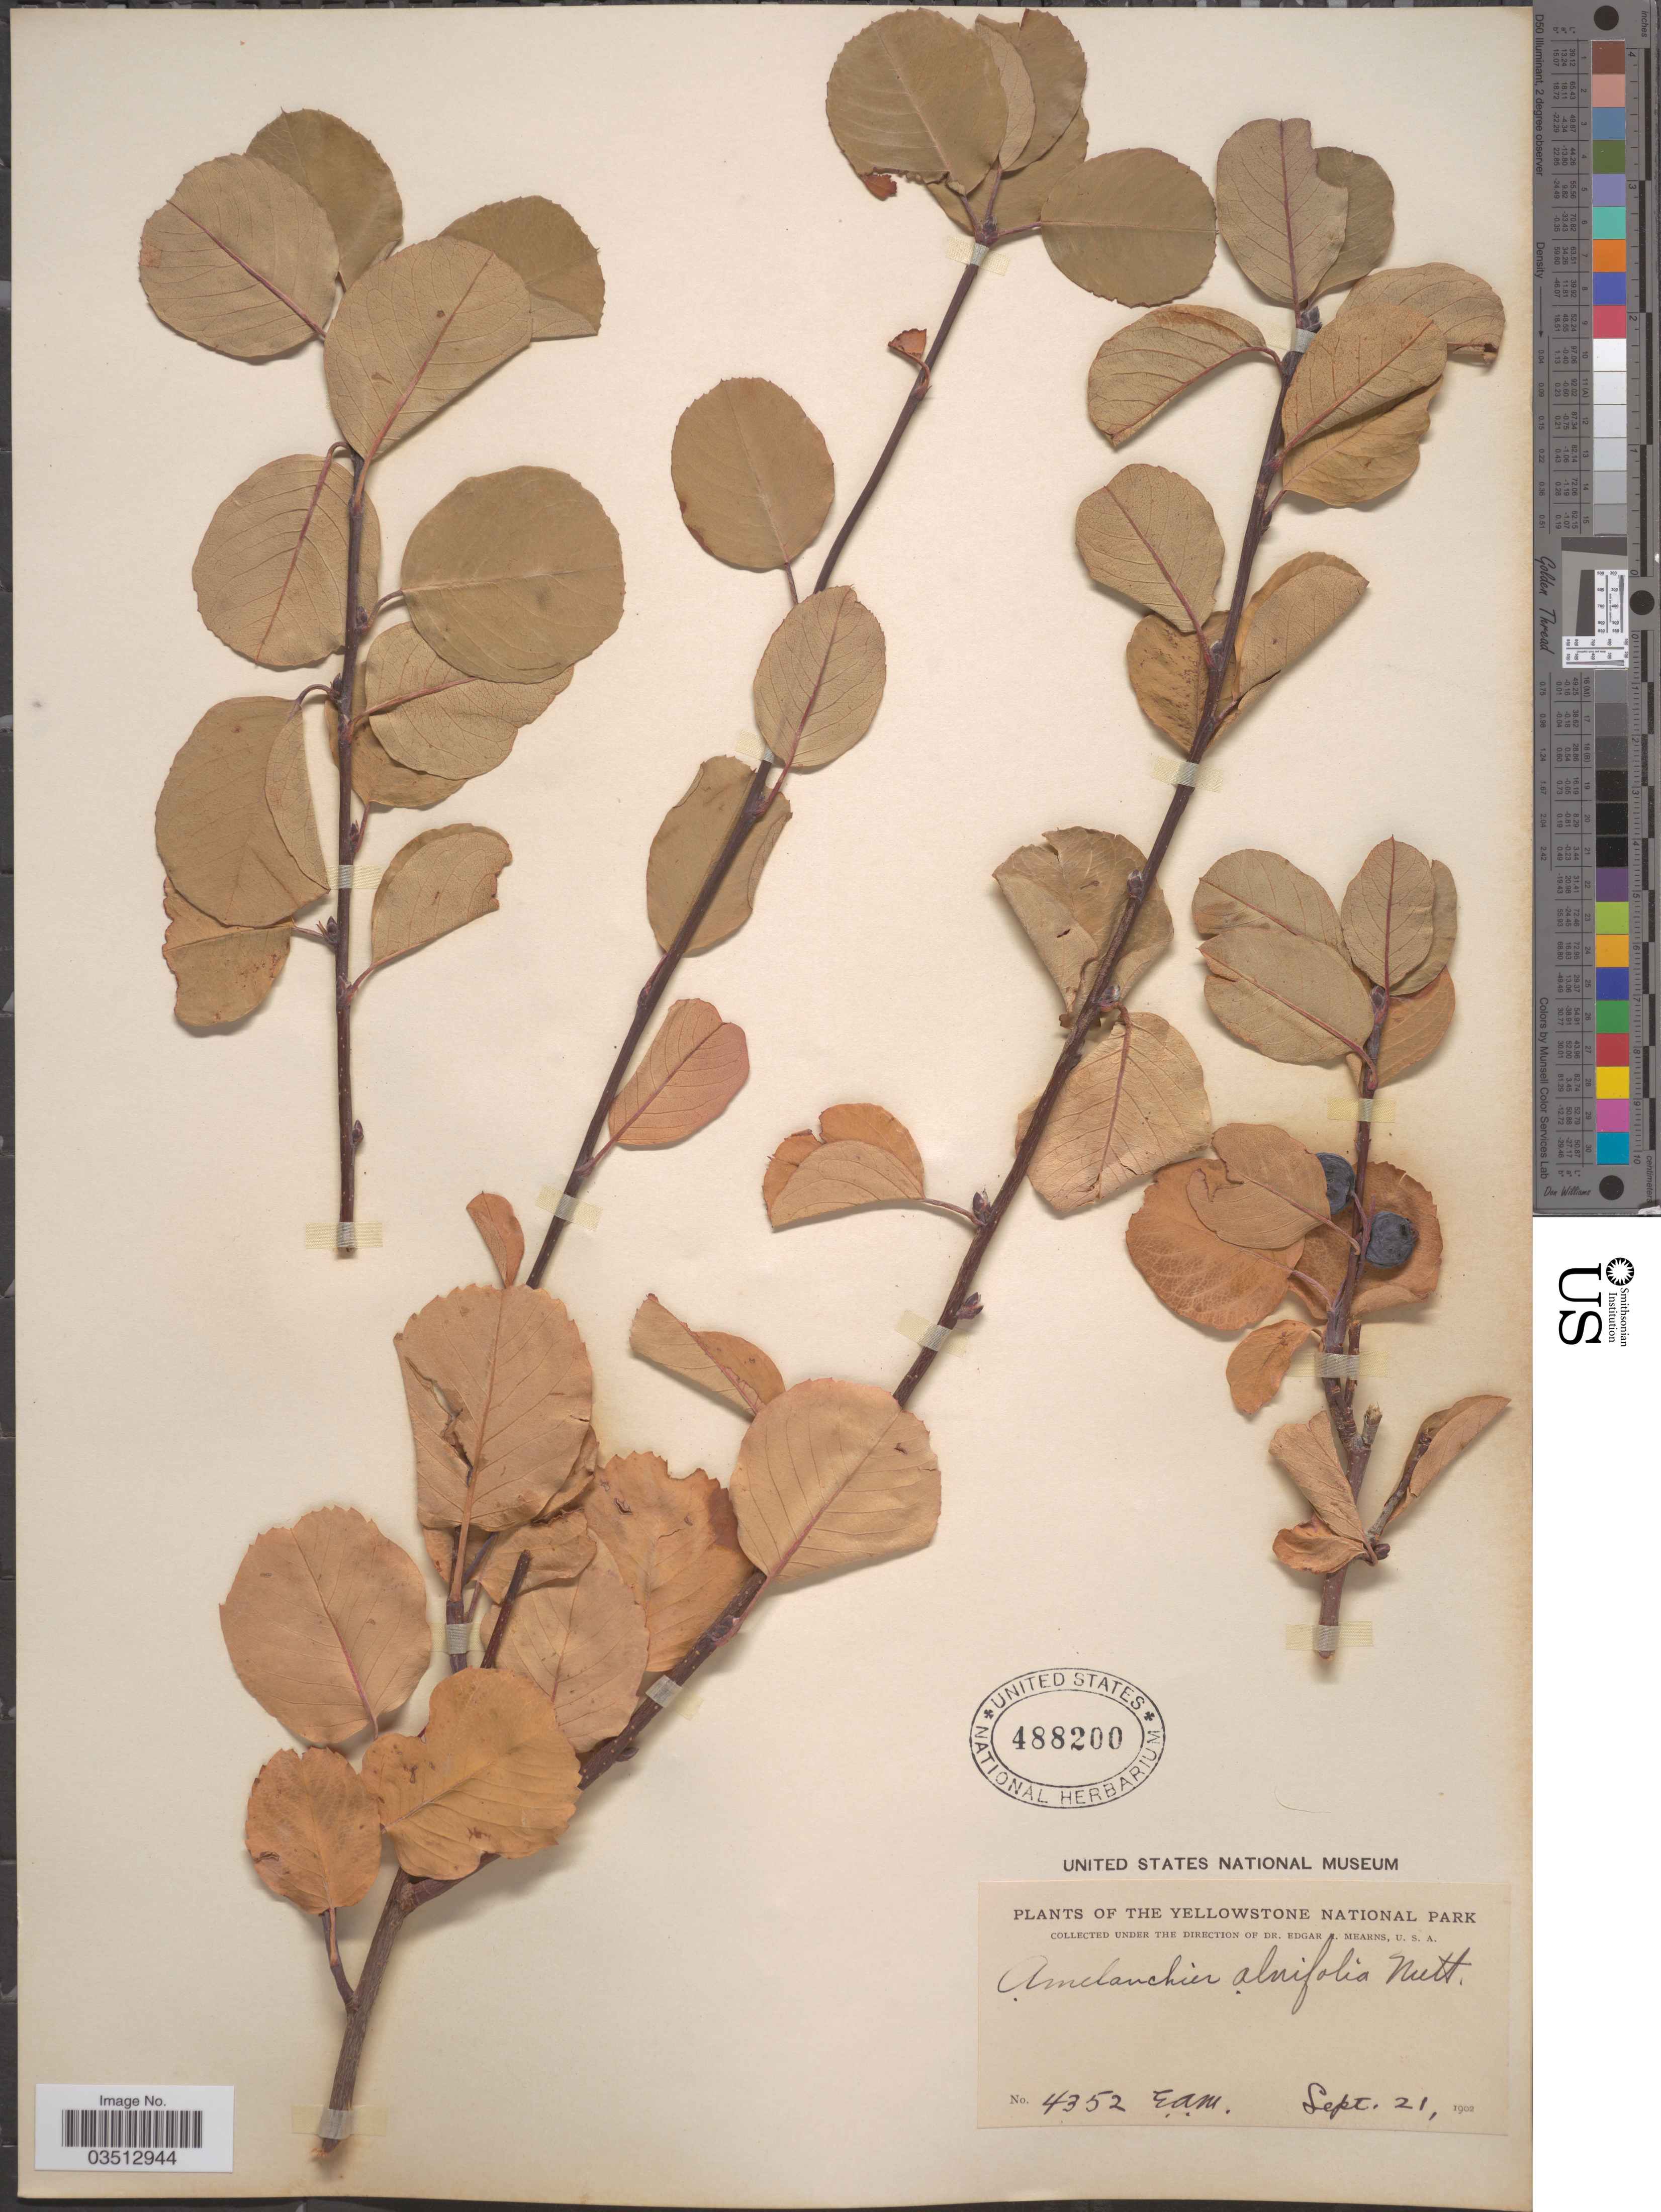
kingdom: Plantae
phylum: Tracheophyta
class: Magnoliopsida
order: Rosales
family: Rosaceae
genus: Amelanchier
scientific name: Amelanchier sp.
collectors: E. A. Mearns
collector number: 4352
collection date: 1902-09-21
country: United States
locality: The Yellowstone National Park.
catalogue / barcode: US 488200